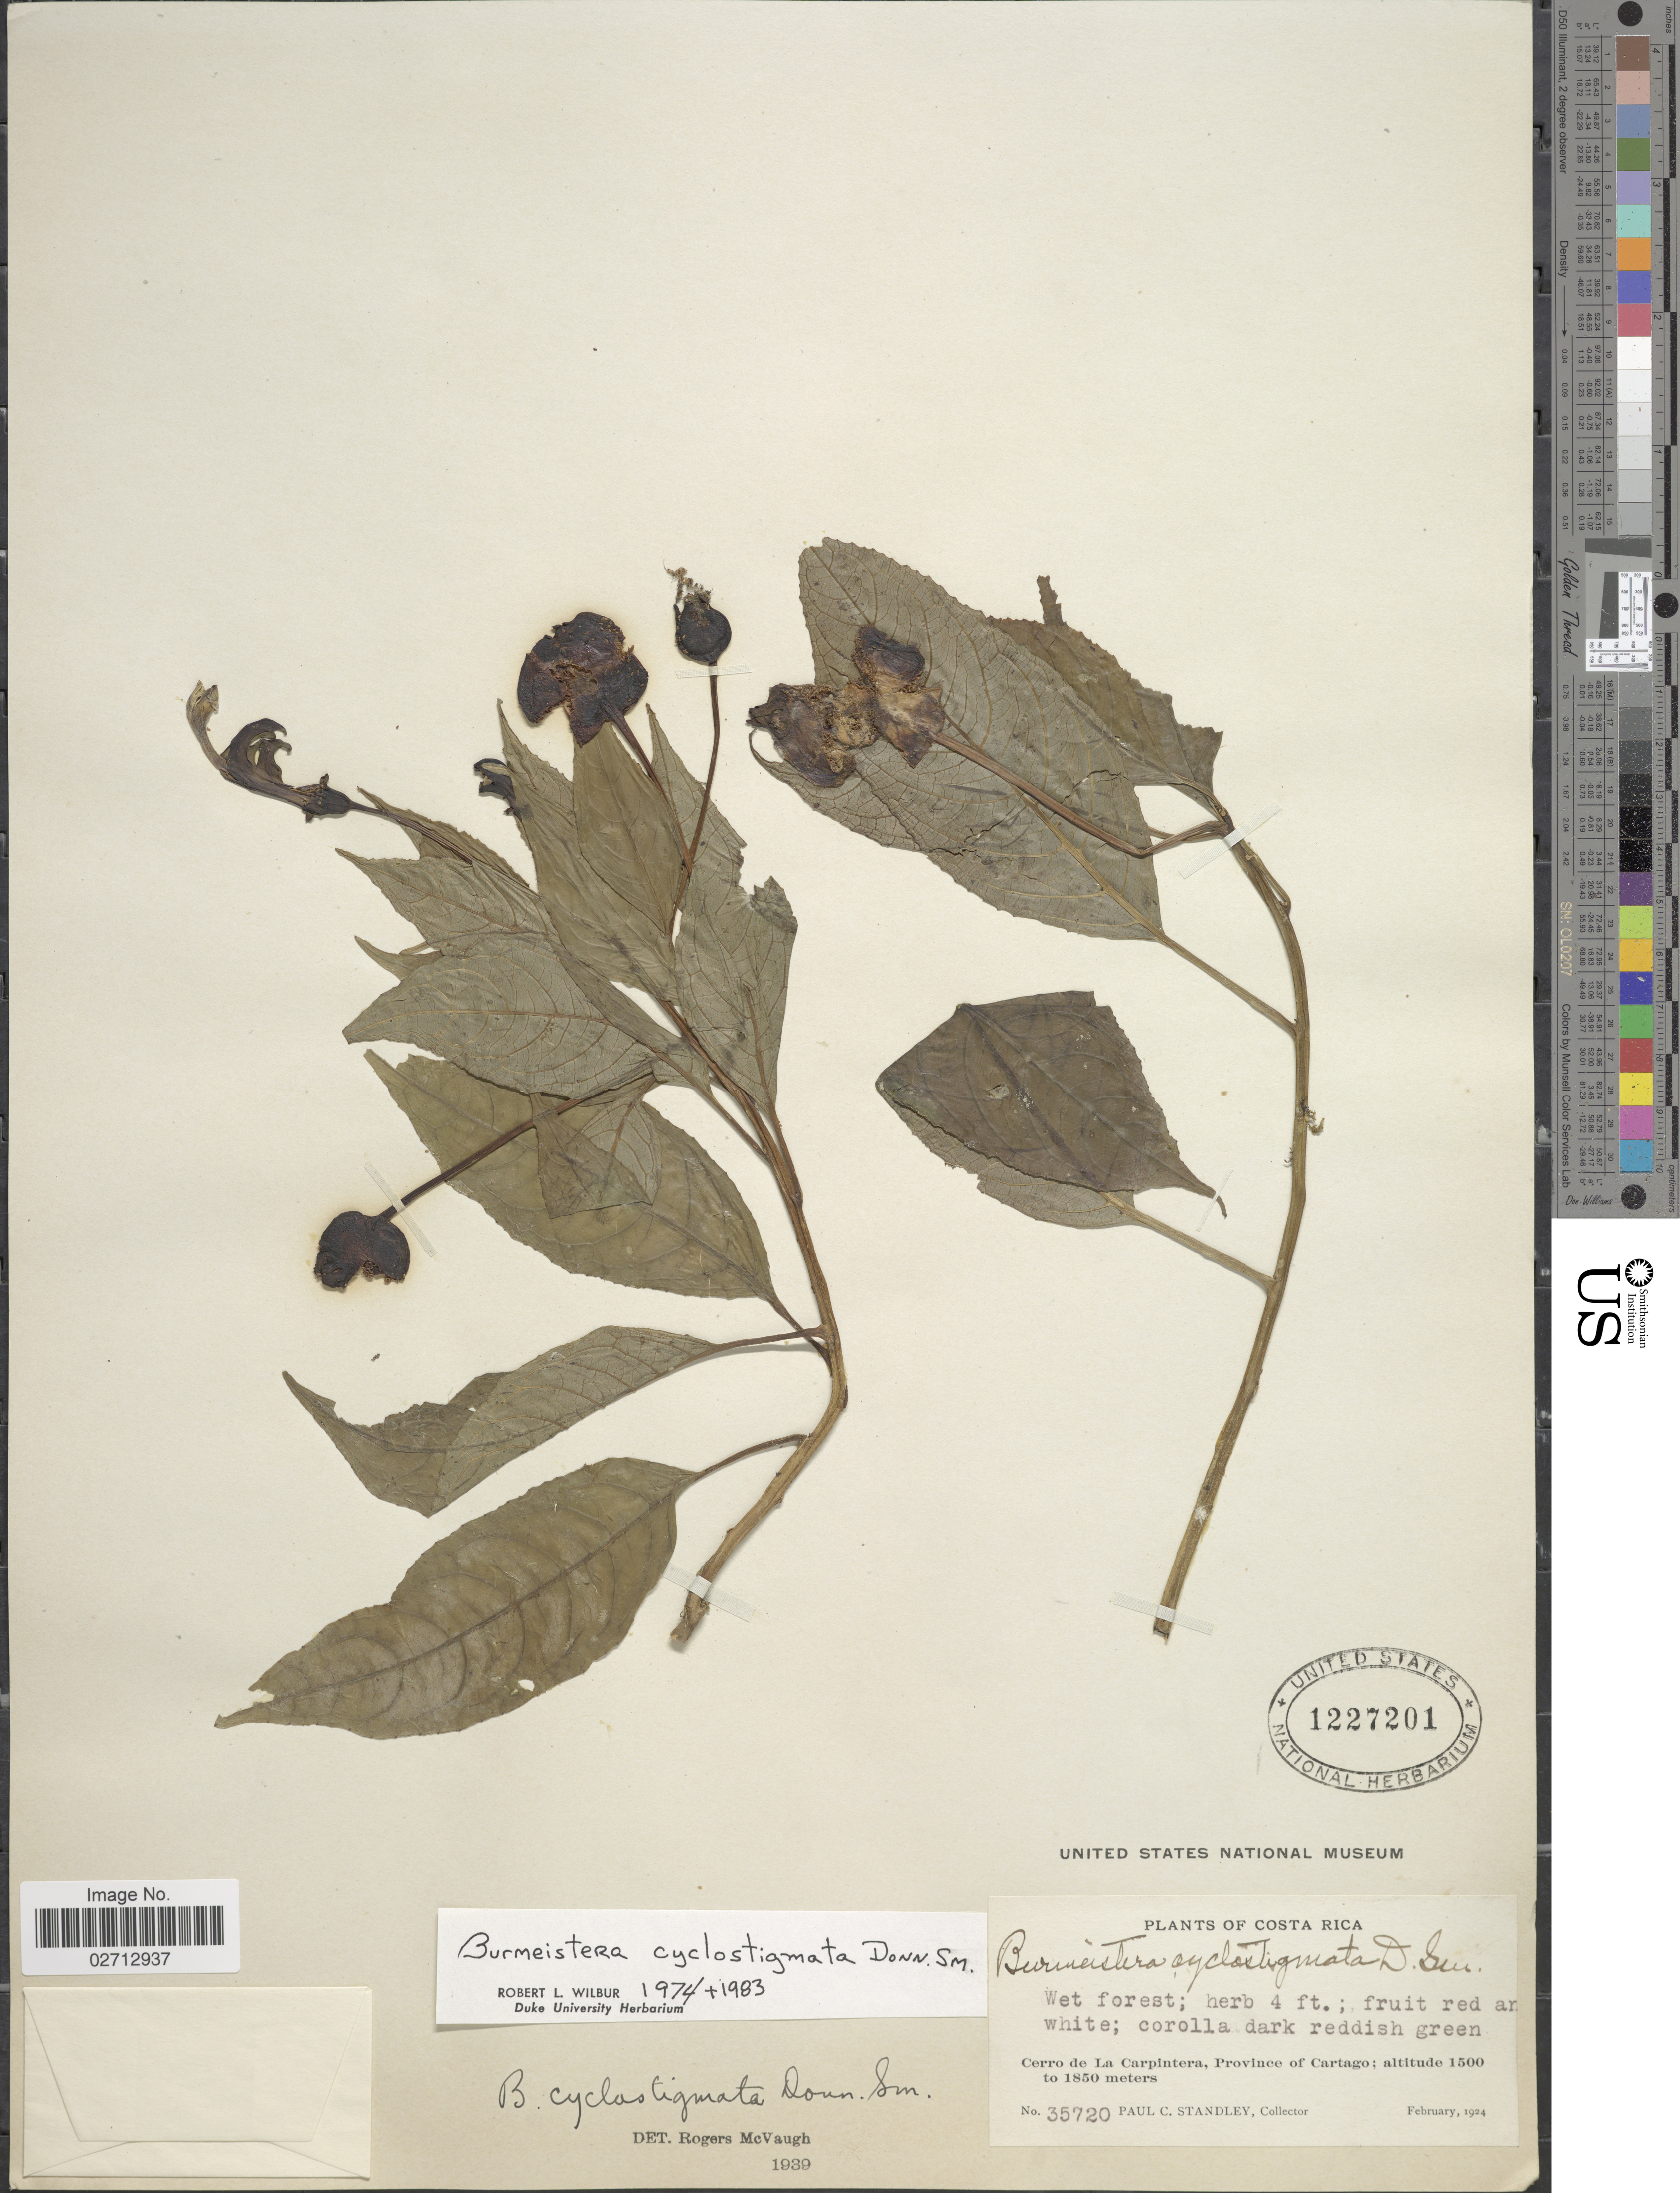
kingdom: Plantae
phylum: Tracheophyta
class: Magnoliopsida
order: Asterales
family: Campanulaceae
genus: Burmeistera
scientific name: Burmeistera cyclostigmata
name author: Donn. Sm.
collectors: P. C. Standley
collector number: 35720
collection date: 1924-02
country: Costa Rica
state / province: Cartago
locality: Cerro de La Carpintera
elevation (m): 1500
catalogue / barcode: US 1227201